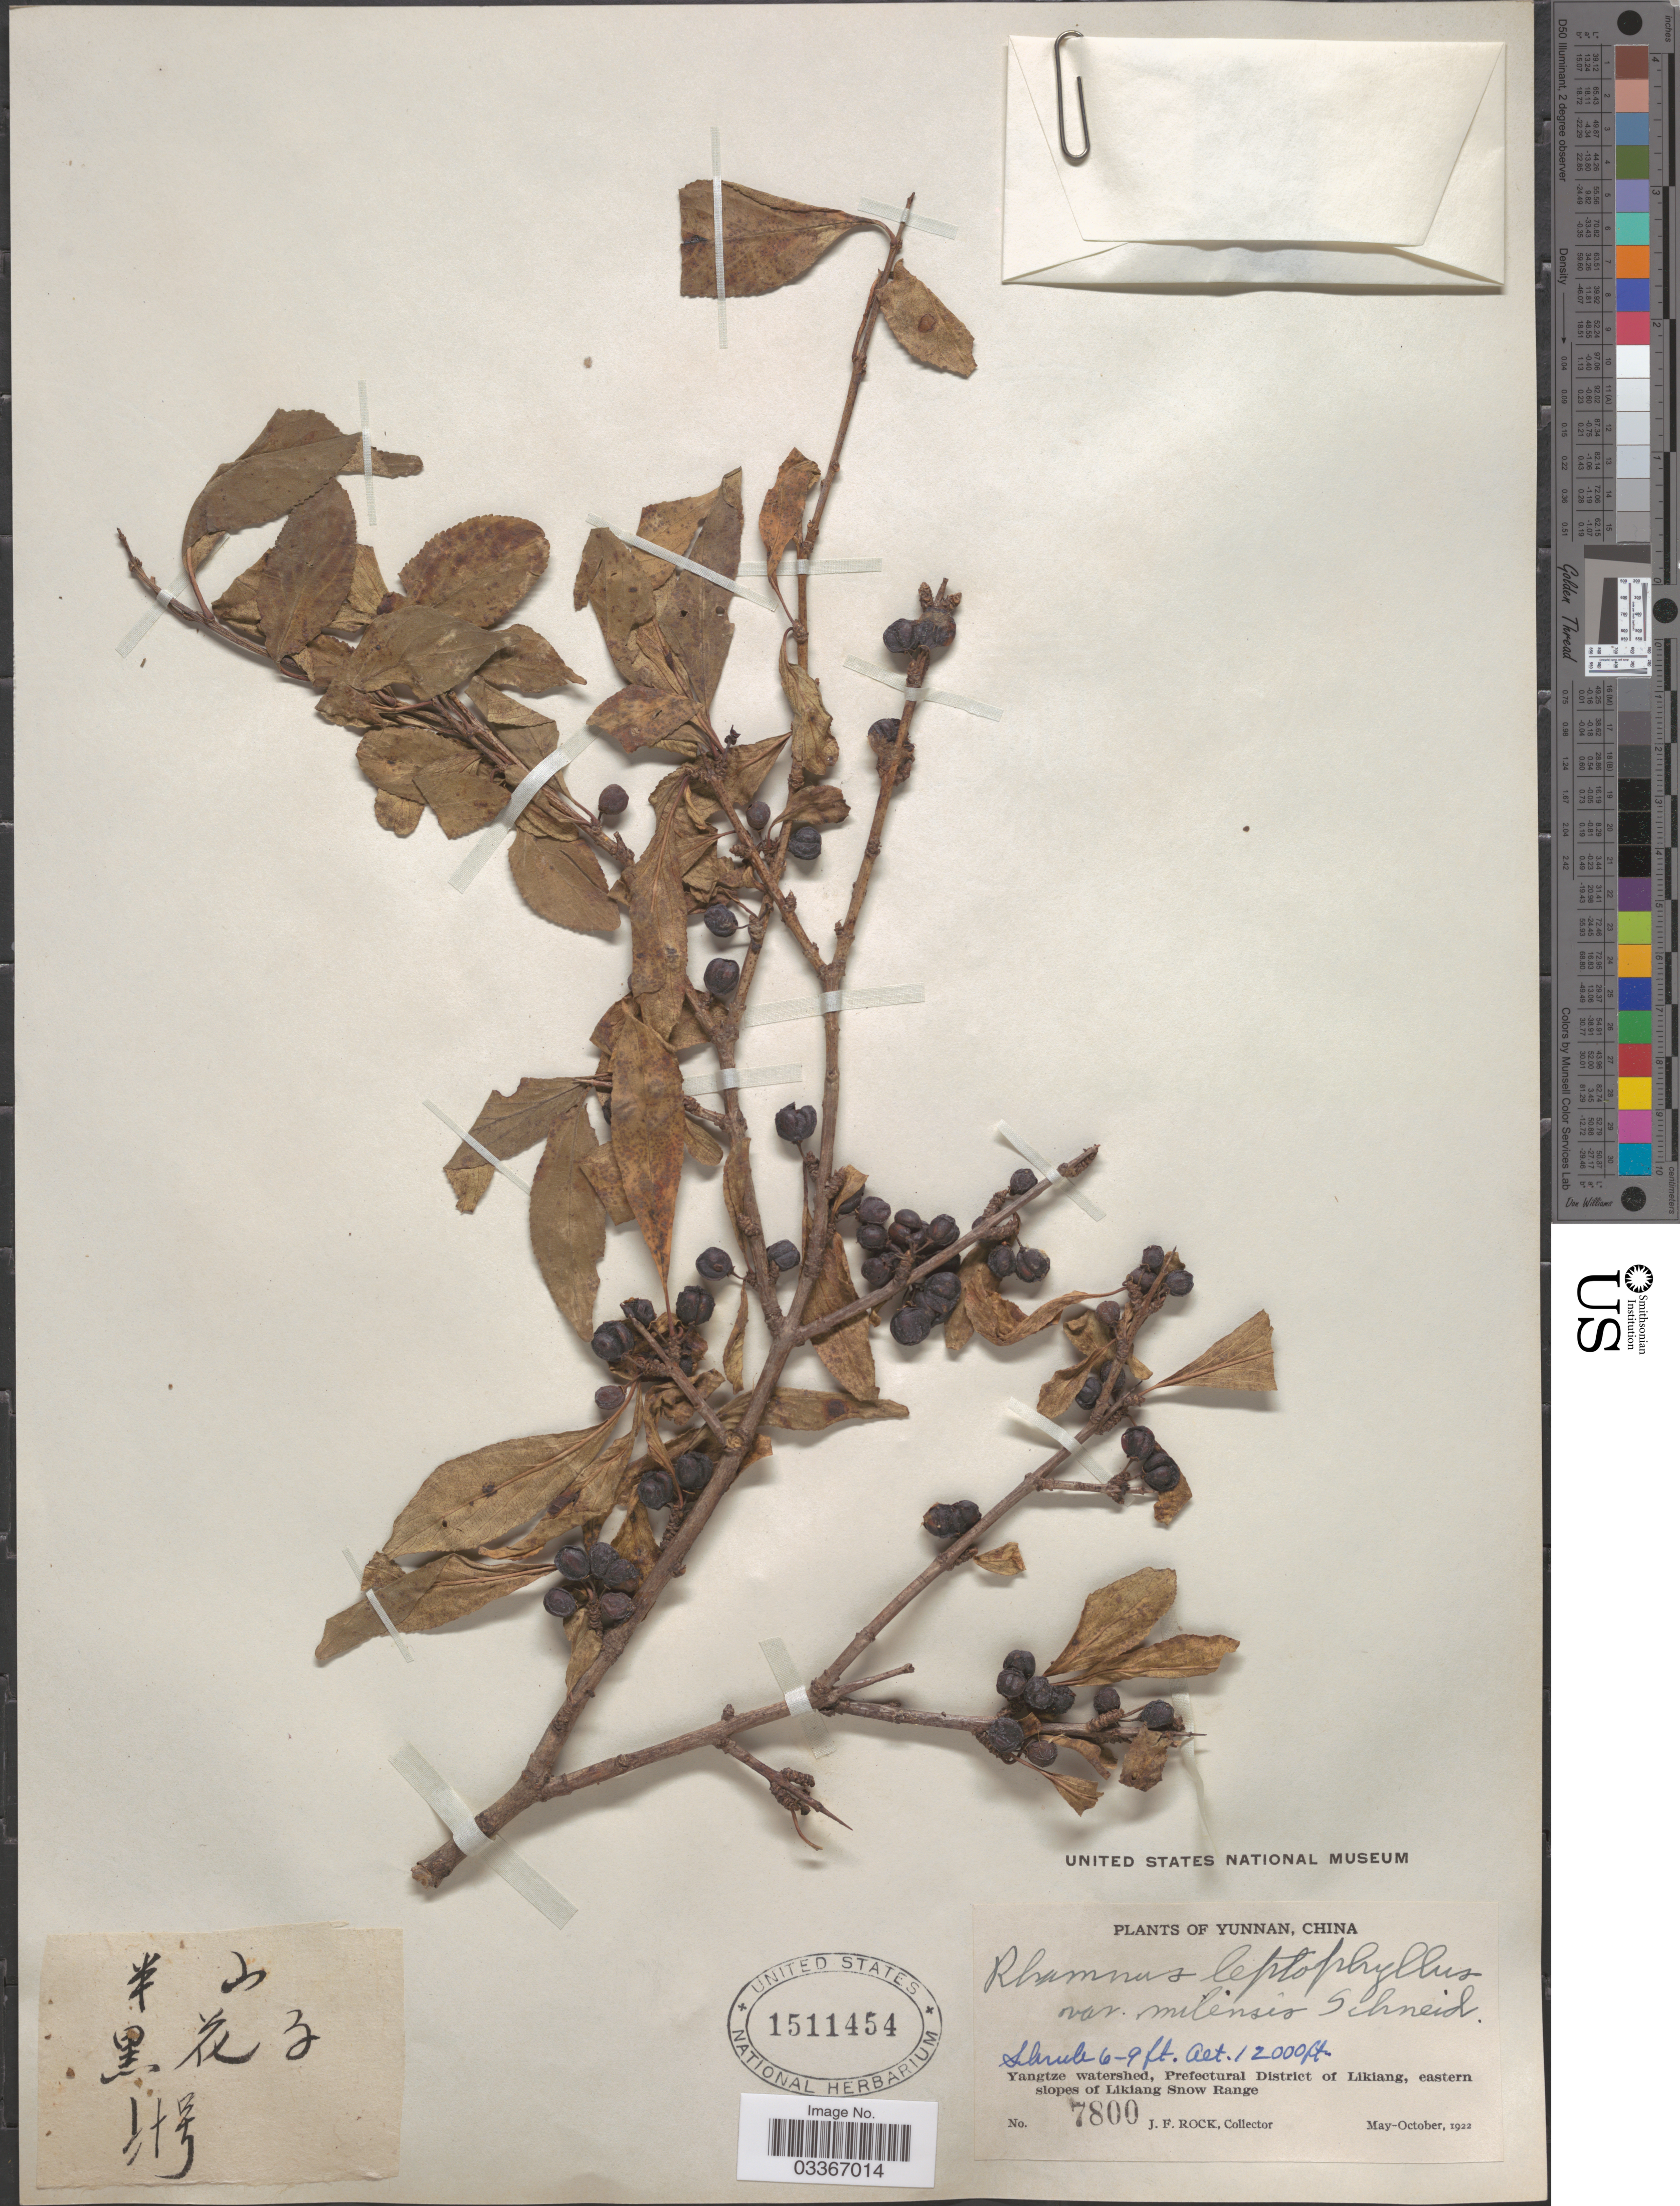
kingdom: Plantae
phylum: Tracheophyta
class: Magnoliopsida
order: Rosales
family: Rhamnaceae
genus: Rhamnus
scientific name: Rhamnus leptophylla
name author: C.K. Schneid.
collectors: J. Rock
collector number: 7800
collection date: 1922-05/1922-10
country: China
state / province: Yunnan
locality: Yangtze watershed, Prefectural District of Likiang, eastern slopes of Likiang Snow Range.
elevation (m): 3658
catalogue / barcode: US 1511454